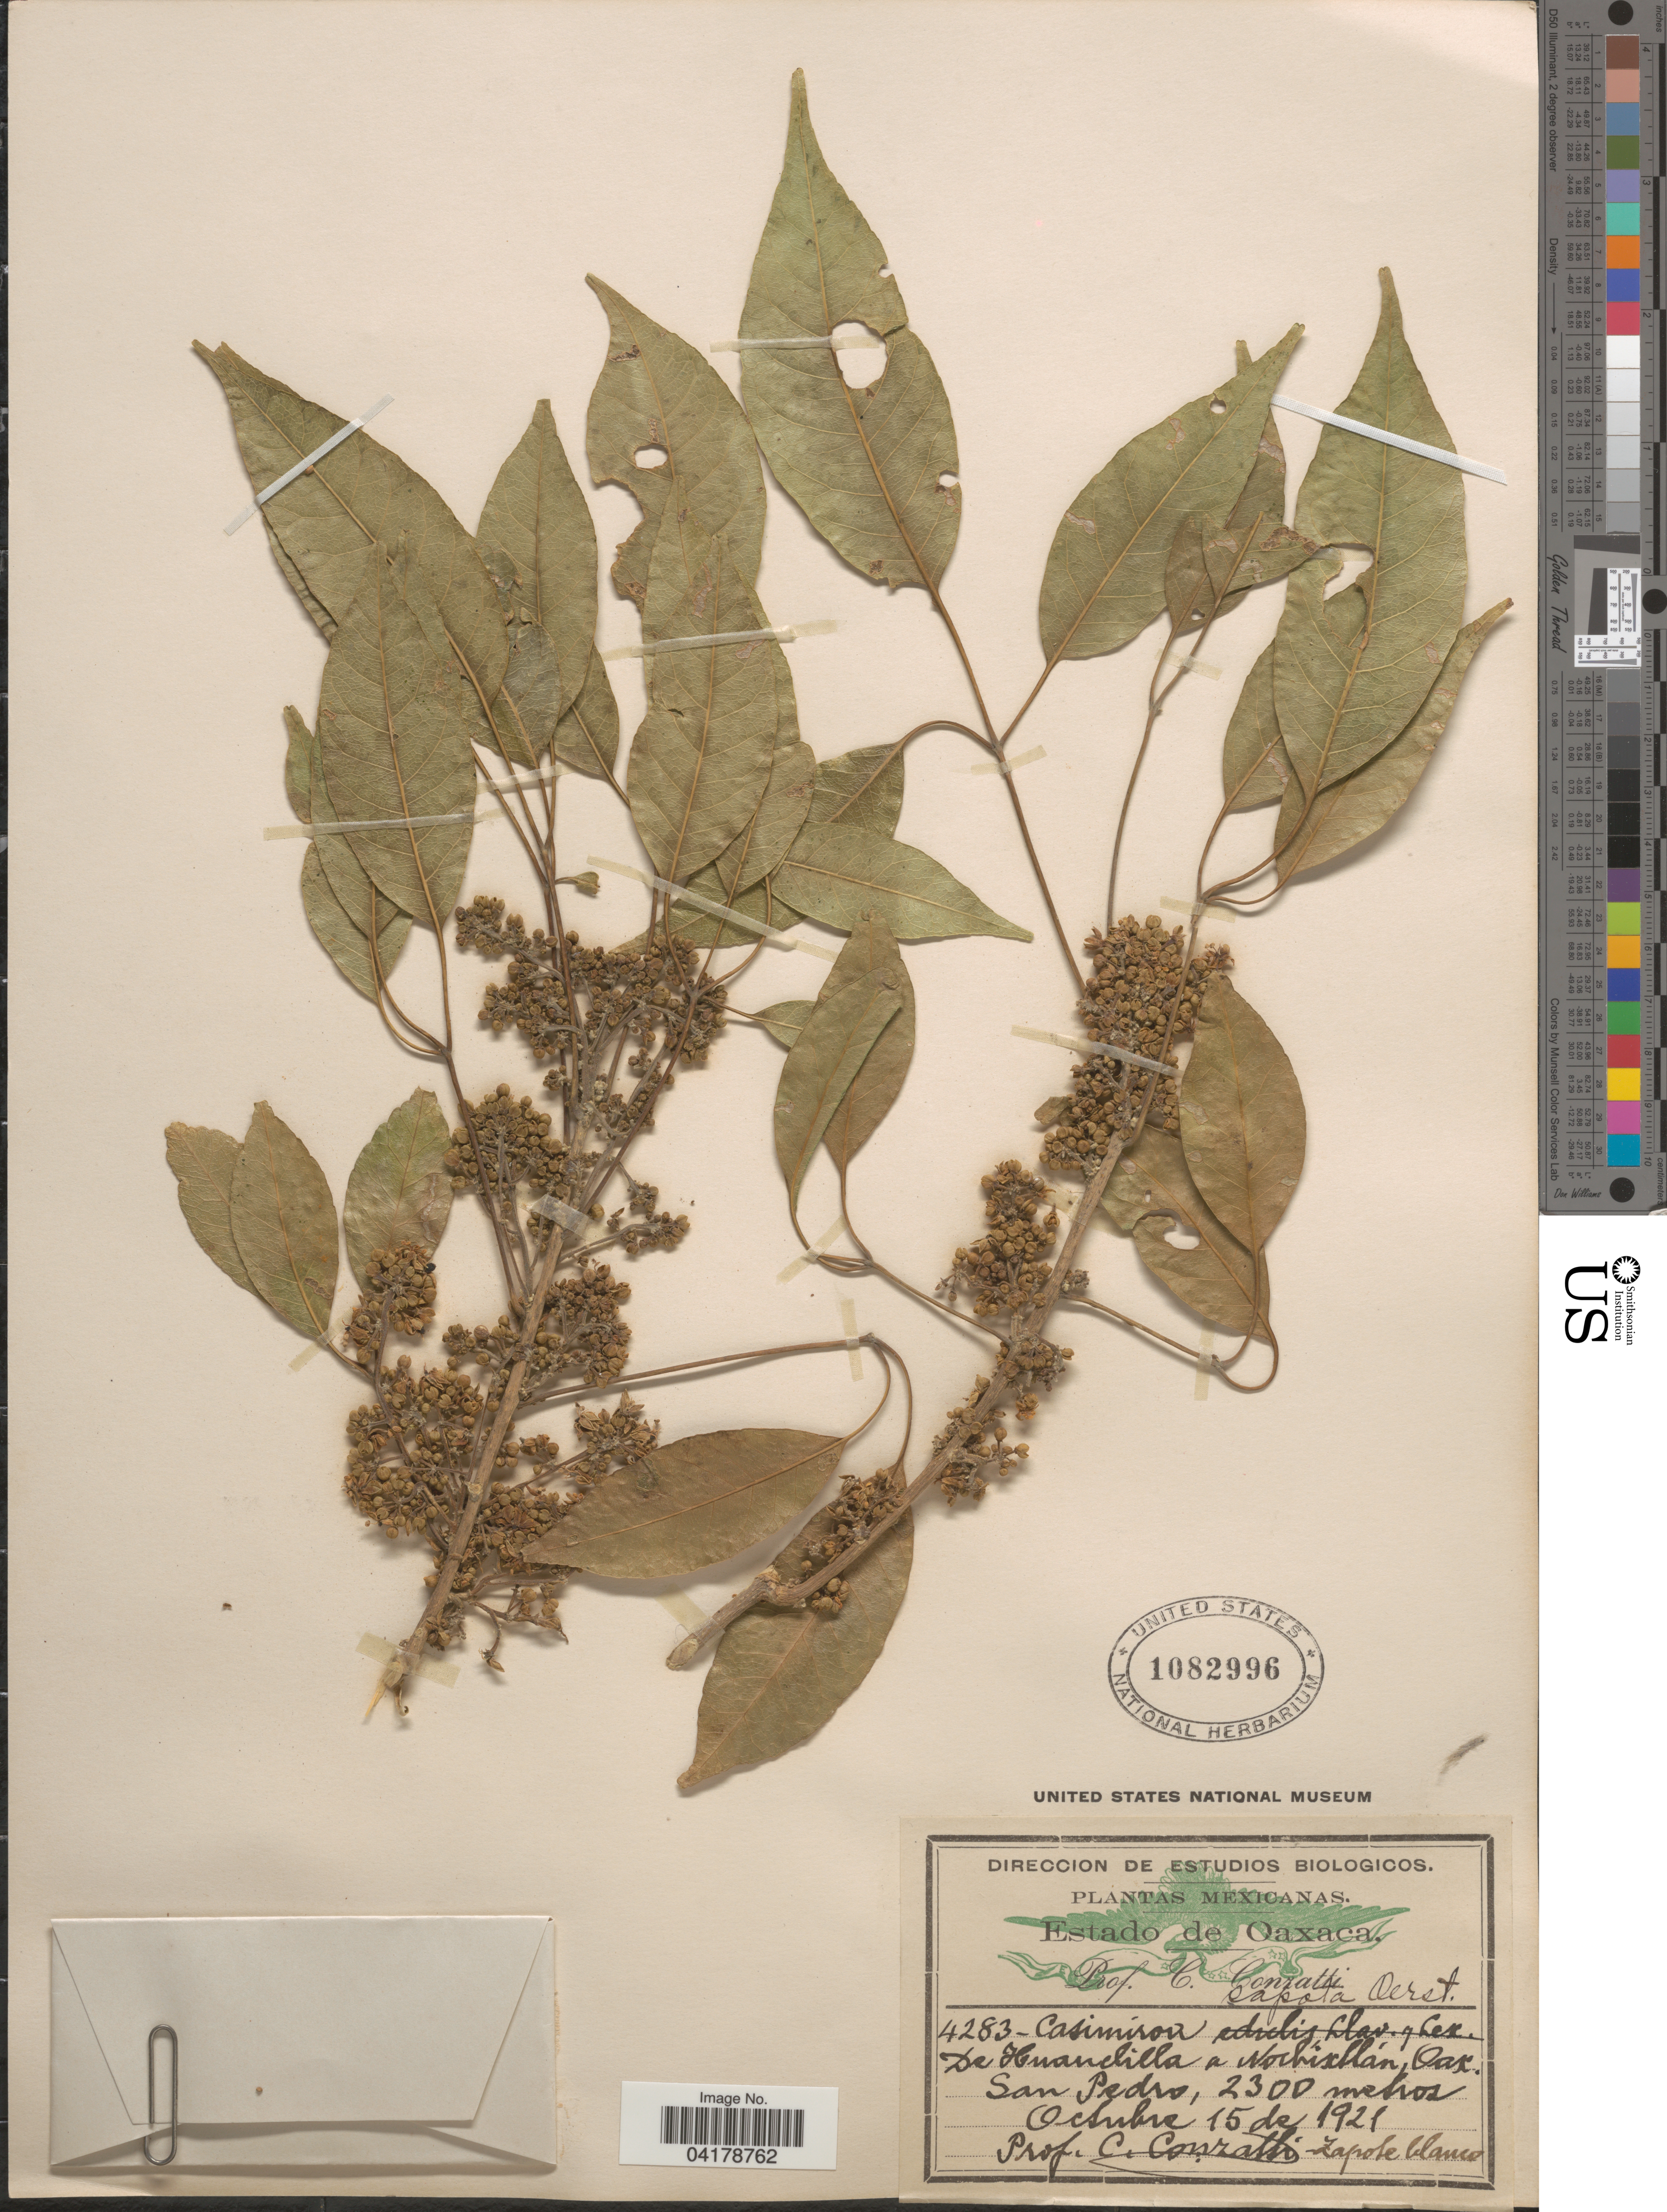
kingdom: Plantae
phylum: Tracheophyta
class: Magnoliopsida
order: Sapindales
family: Rutaceae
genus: Casimiroa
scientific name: Casimiroa edulis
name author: La Llave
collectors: C. Conzatti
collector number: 4283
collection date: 1921-10-15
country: Mexico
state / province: Oaxaca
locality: De Huanclilla [interpreted] a Nochixtlán. San Pedro.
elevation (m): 2300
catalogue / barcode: US 1082996